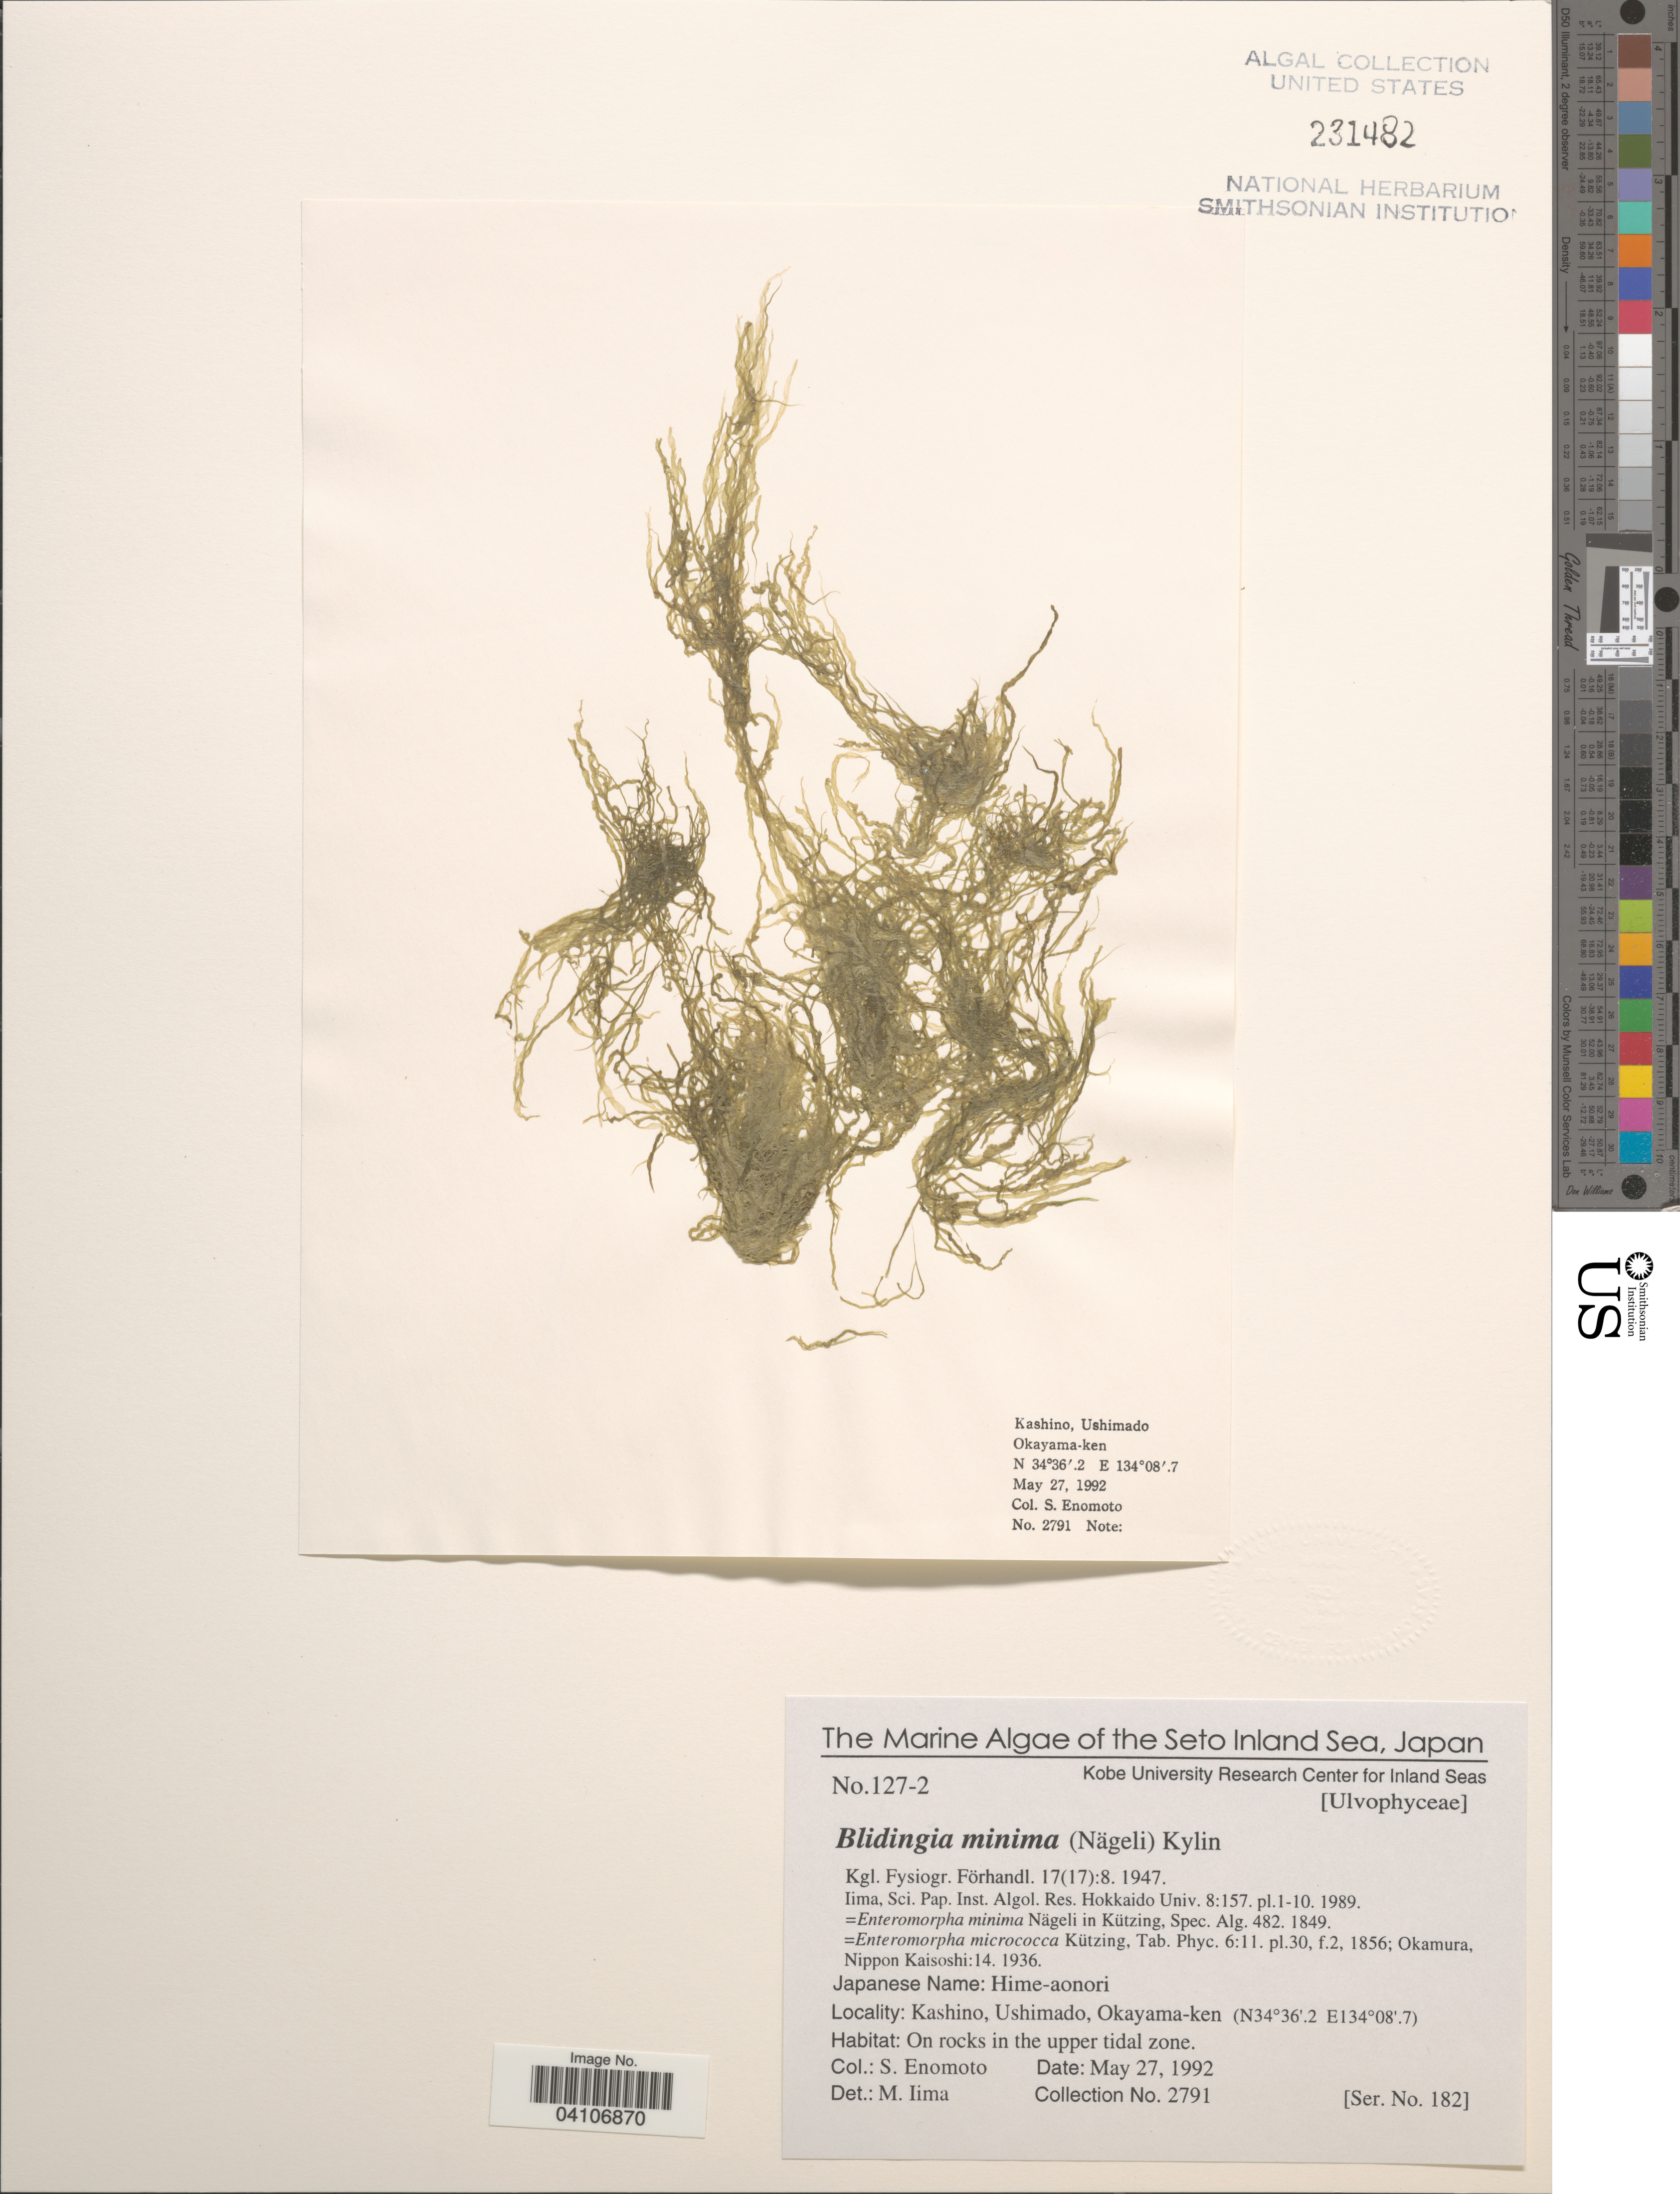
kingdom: Plantae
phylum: Chlorophyta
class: Ulvophyceae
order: Ulvales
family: Kornmanniaceae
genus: Blidingia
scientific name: Blidingia minima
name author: Nägeli ex Kütz.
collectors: S. Enomoto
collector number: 2791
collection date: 1992-05-27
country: Japan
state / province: Okayama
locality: The Seto Inland Sea. Kashino, Ushimado, Okayama-ken. On rocks in the upper tidal zone.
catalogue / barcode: US 231482